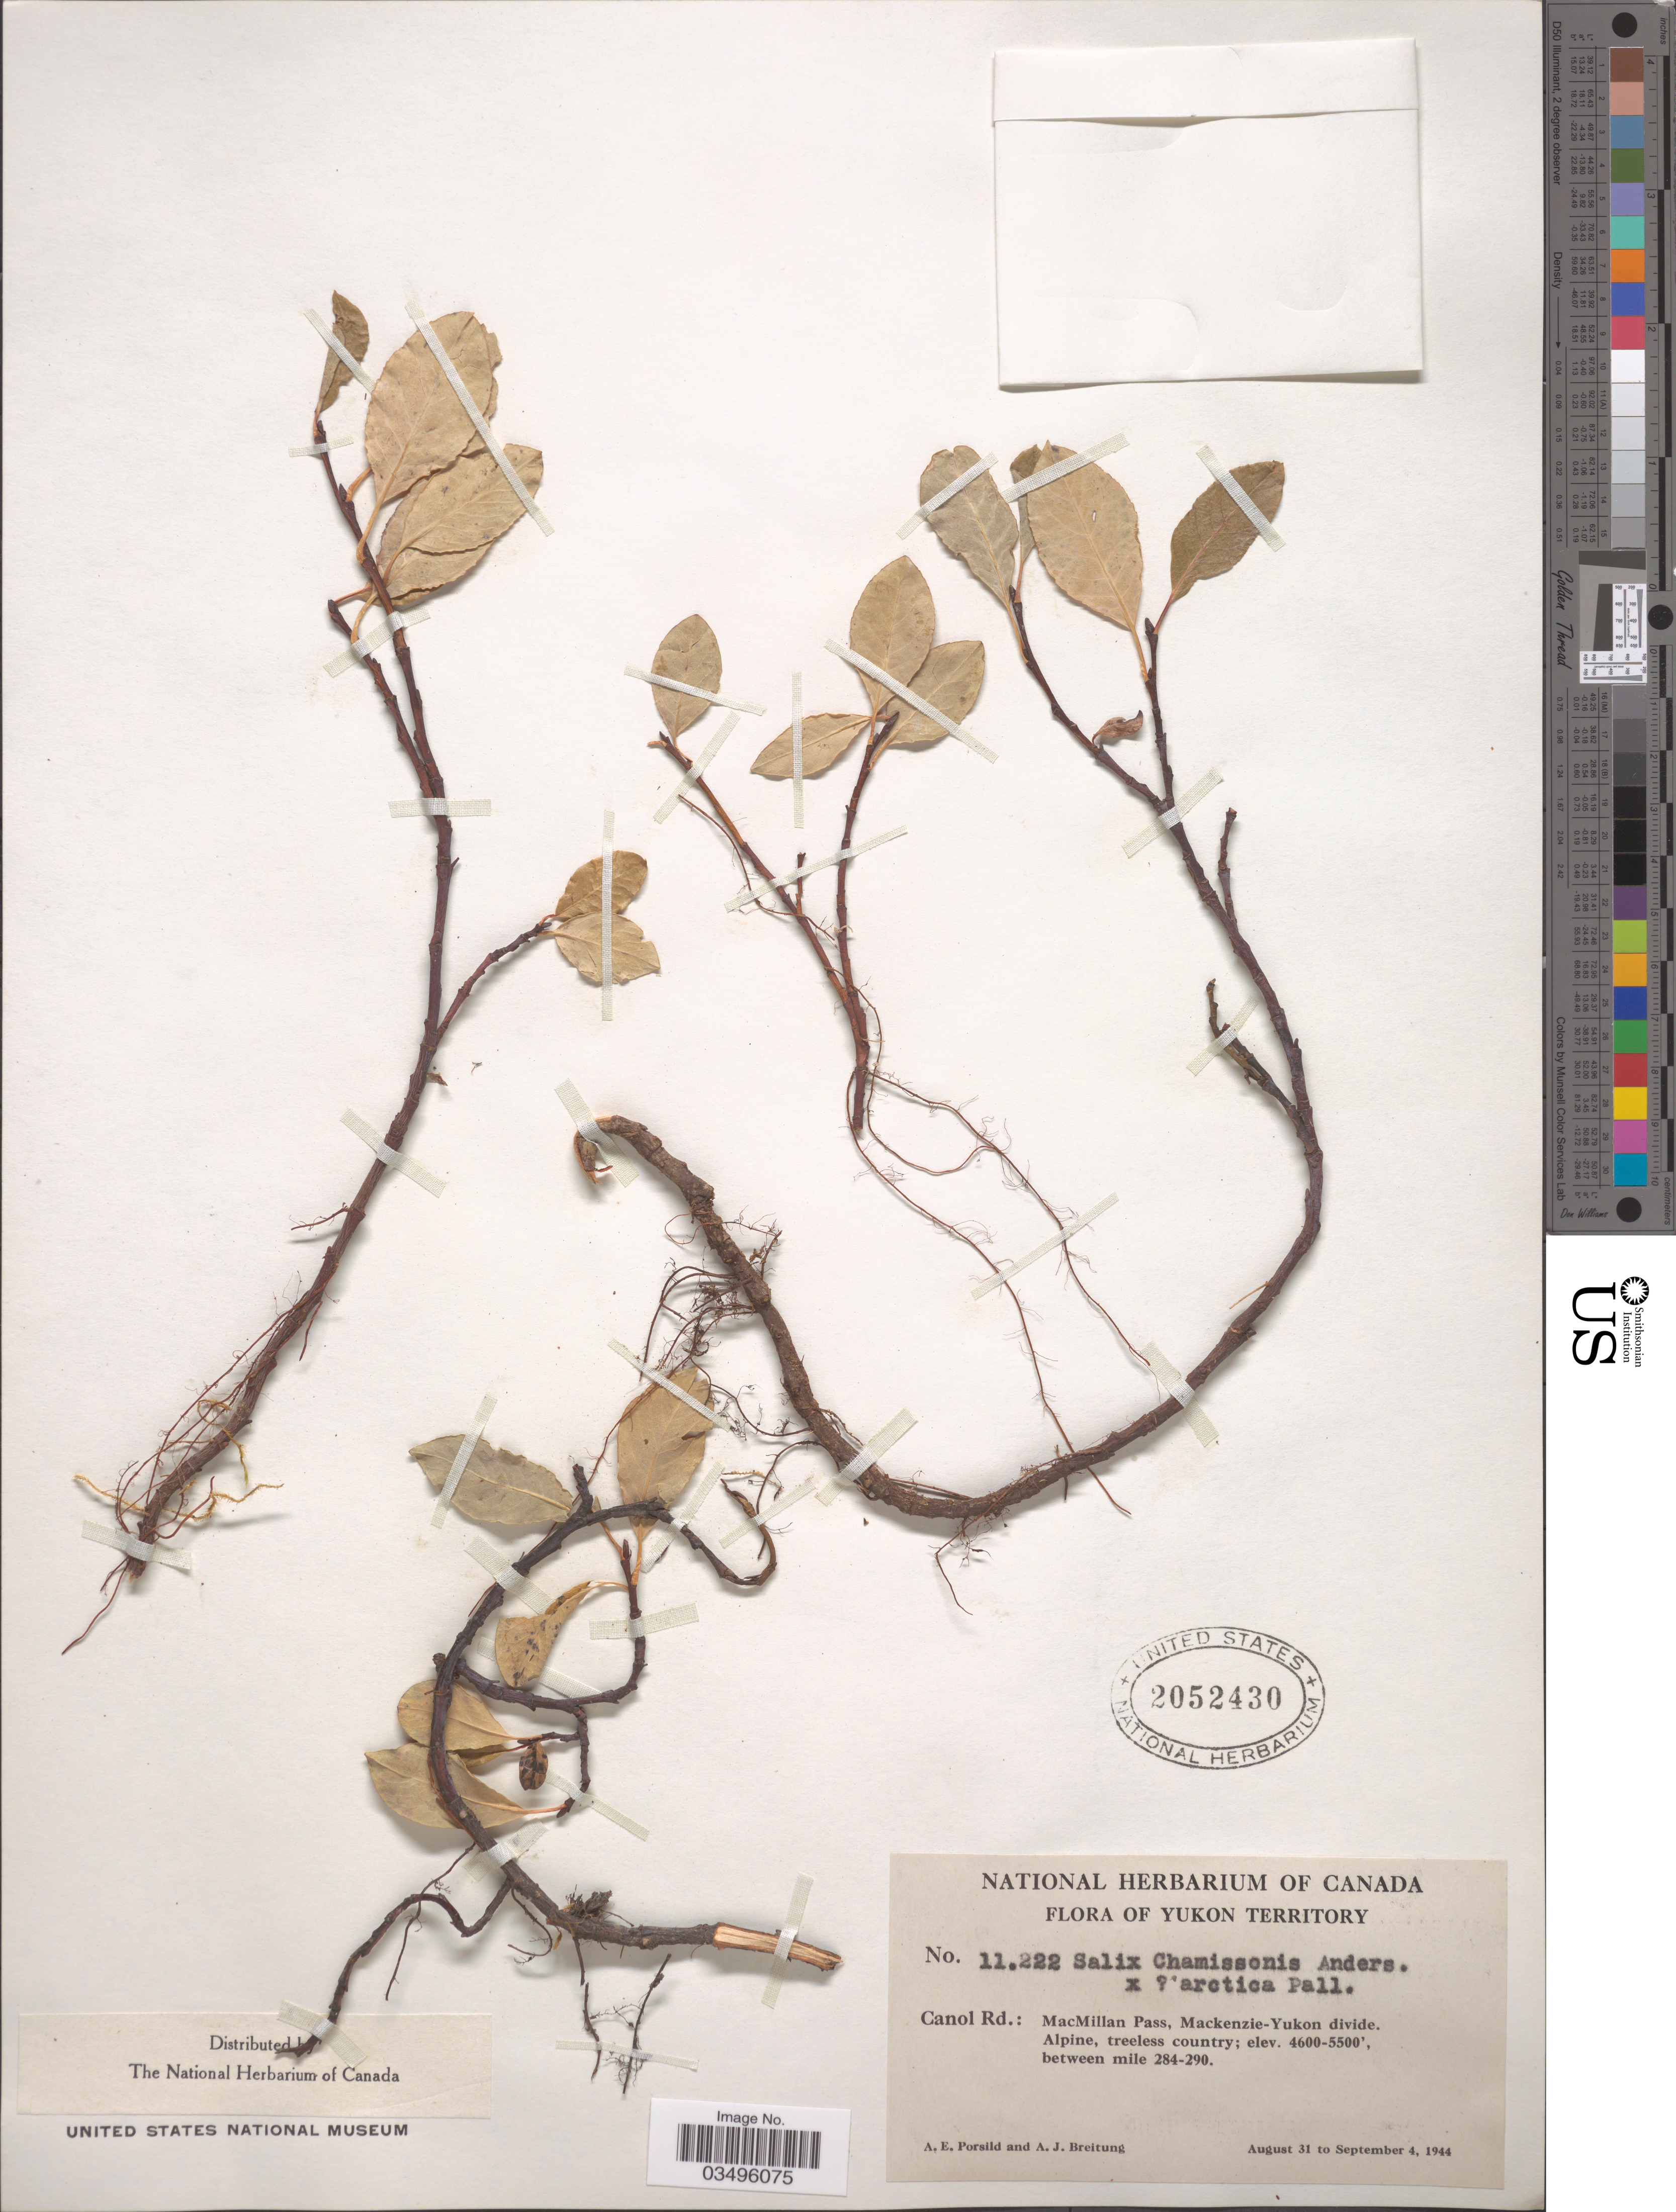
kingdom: Plantae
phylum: Tracheophyta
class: Magnoliopsida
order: Malpighiales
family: Salicaceae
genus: Salix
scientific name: Salix chamissonis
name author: Andersson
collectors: A. E. Porsild & A. Breitung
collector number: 11222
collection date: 1944-08-31/1944-09-04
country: Canada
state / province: Yukon Territory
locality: Canol Rd.: MacMillan Pass, Mackenzie-Yukon divide. Alpine, treeless country; between mile 284-290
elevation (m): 1402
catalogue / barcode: US 2052430